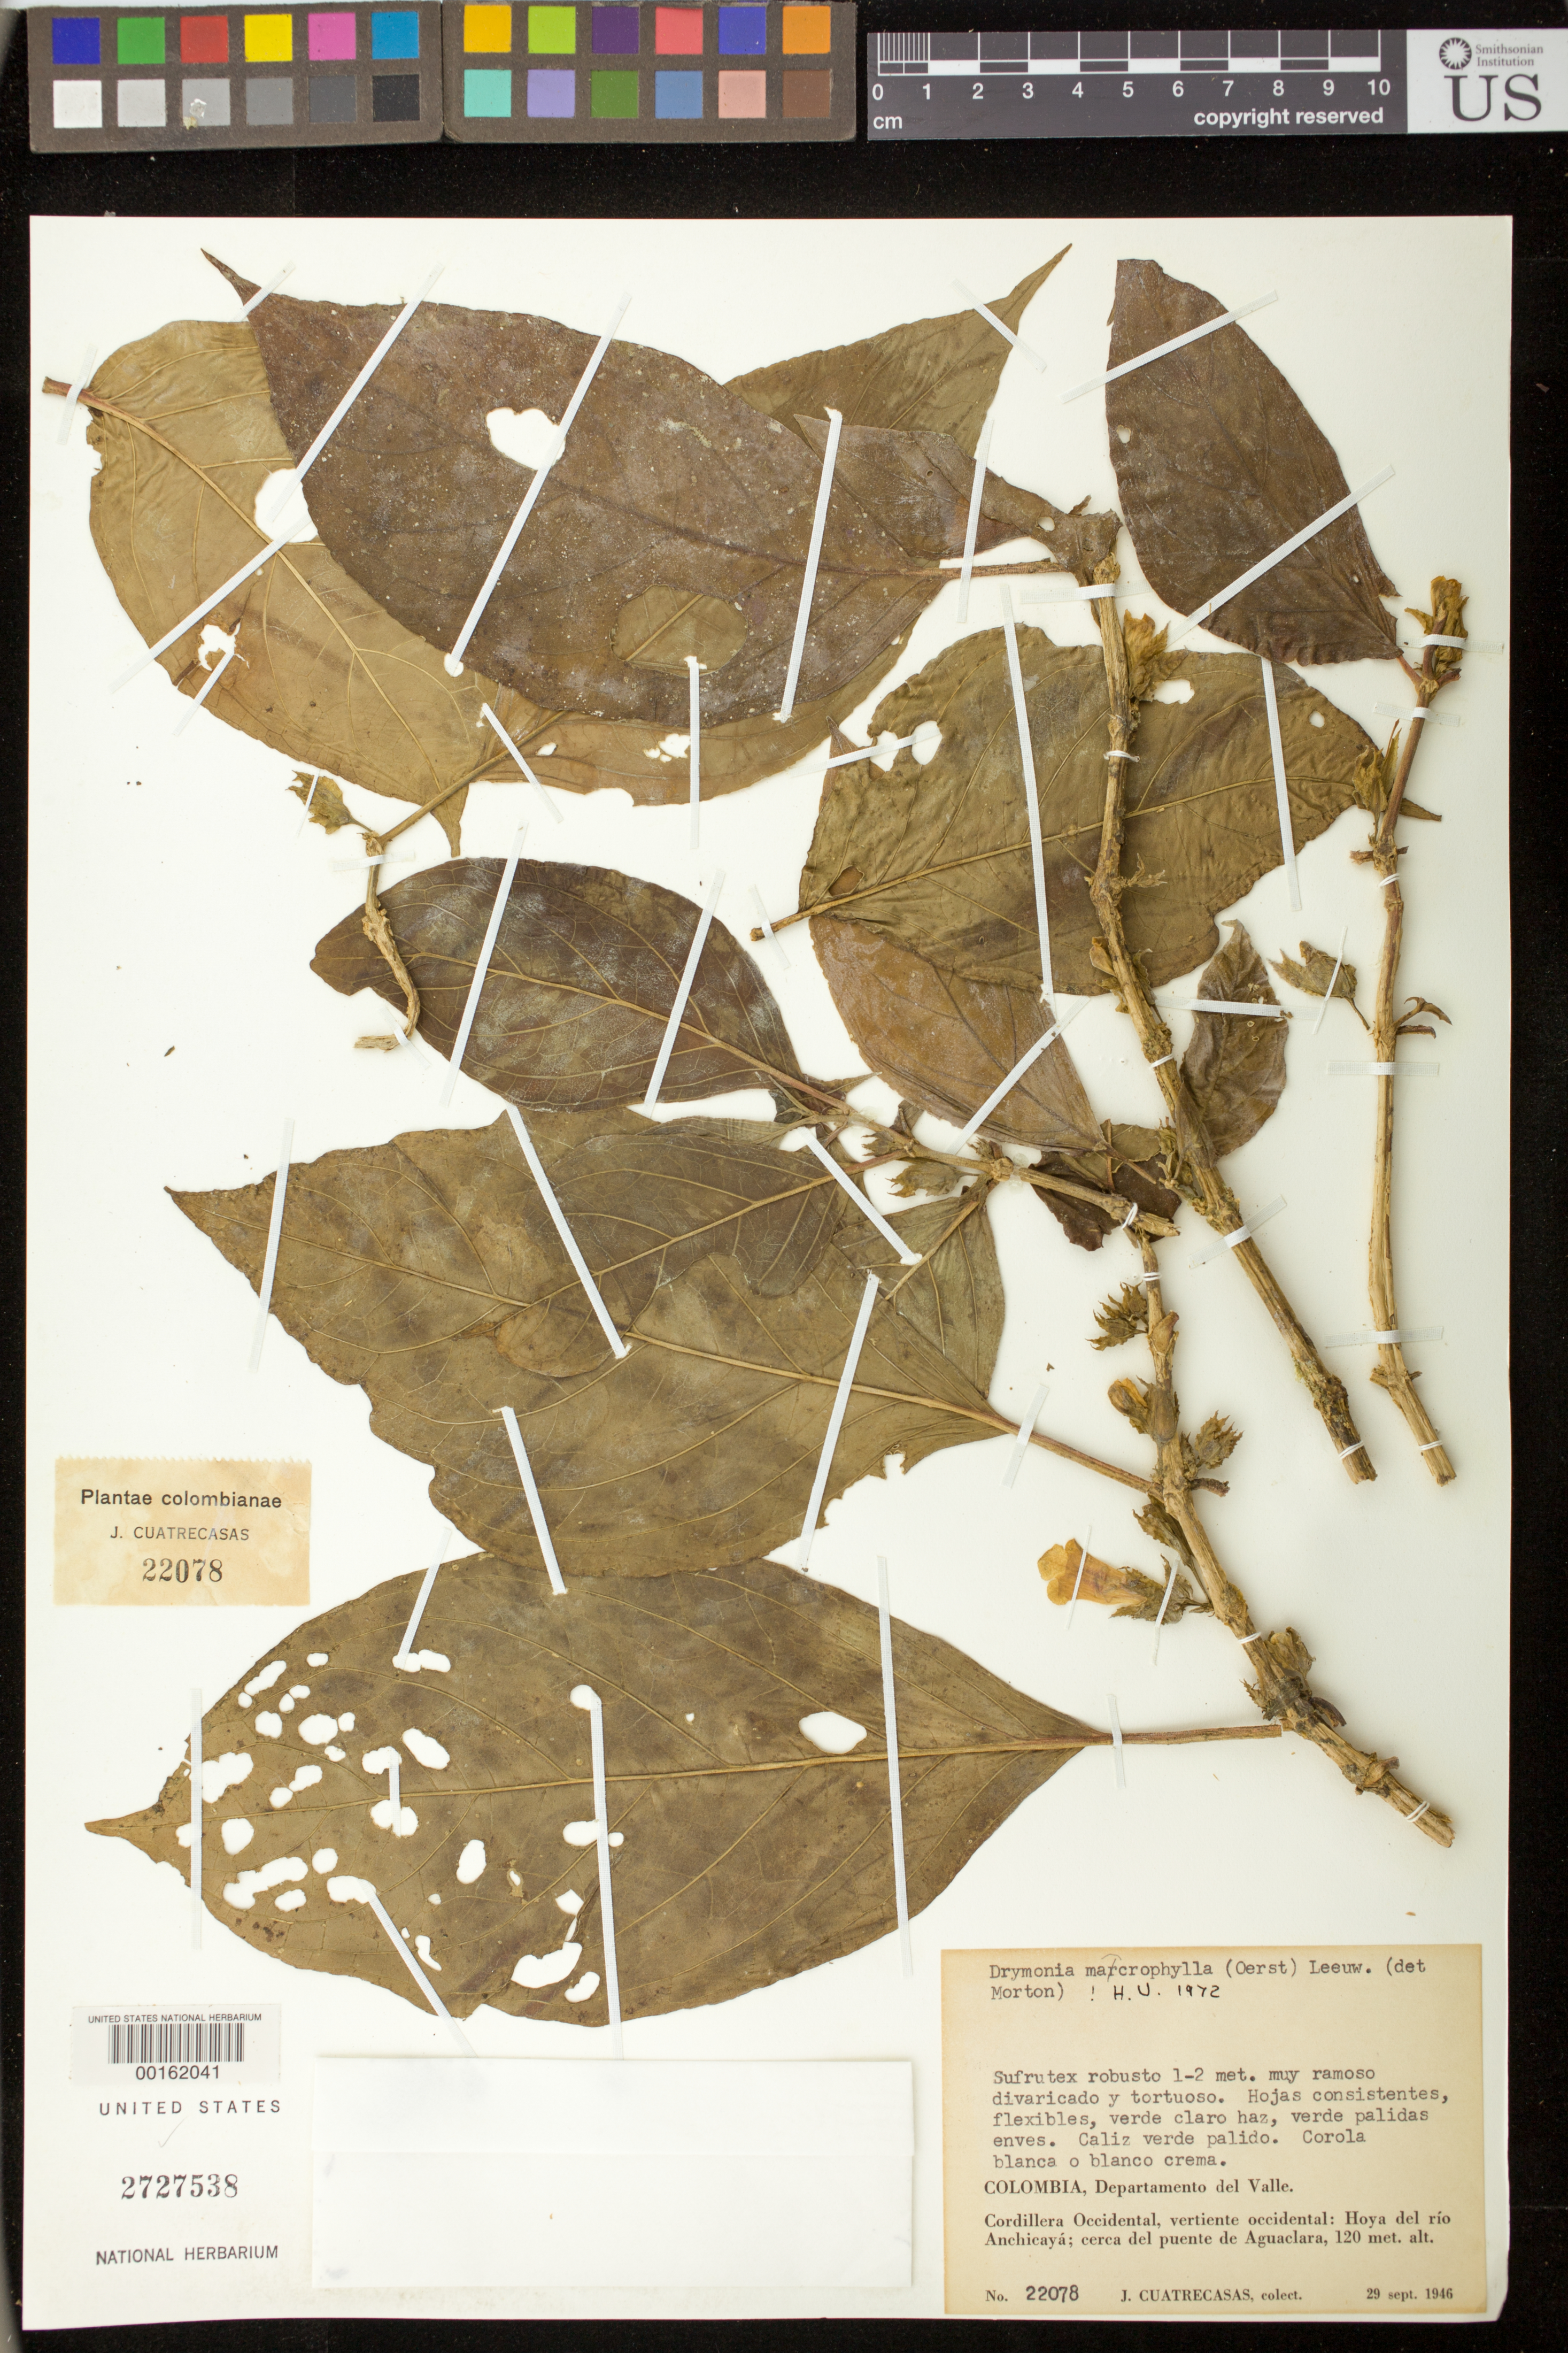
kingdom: Plantae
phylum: Tracheophyta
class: Magnoliopsida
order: Lamiales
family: Gesneriaceae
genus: Drymonia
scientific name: Drymonia macrophylla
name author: (Oerst.) H.E. Moore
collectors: J. Cuatrecasas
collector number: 22078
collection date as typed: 29 Sep 1946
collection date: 1946-09-29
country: Colombia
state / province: Valle del Cauca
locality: Cordillera Occidental, western slope, valley of Rio Anchicaya, near the bridge of Aguaclara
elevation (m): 120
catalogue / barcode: US 2727538